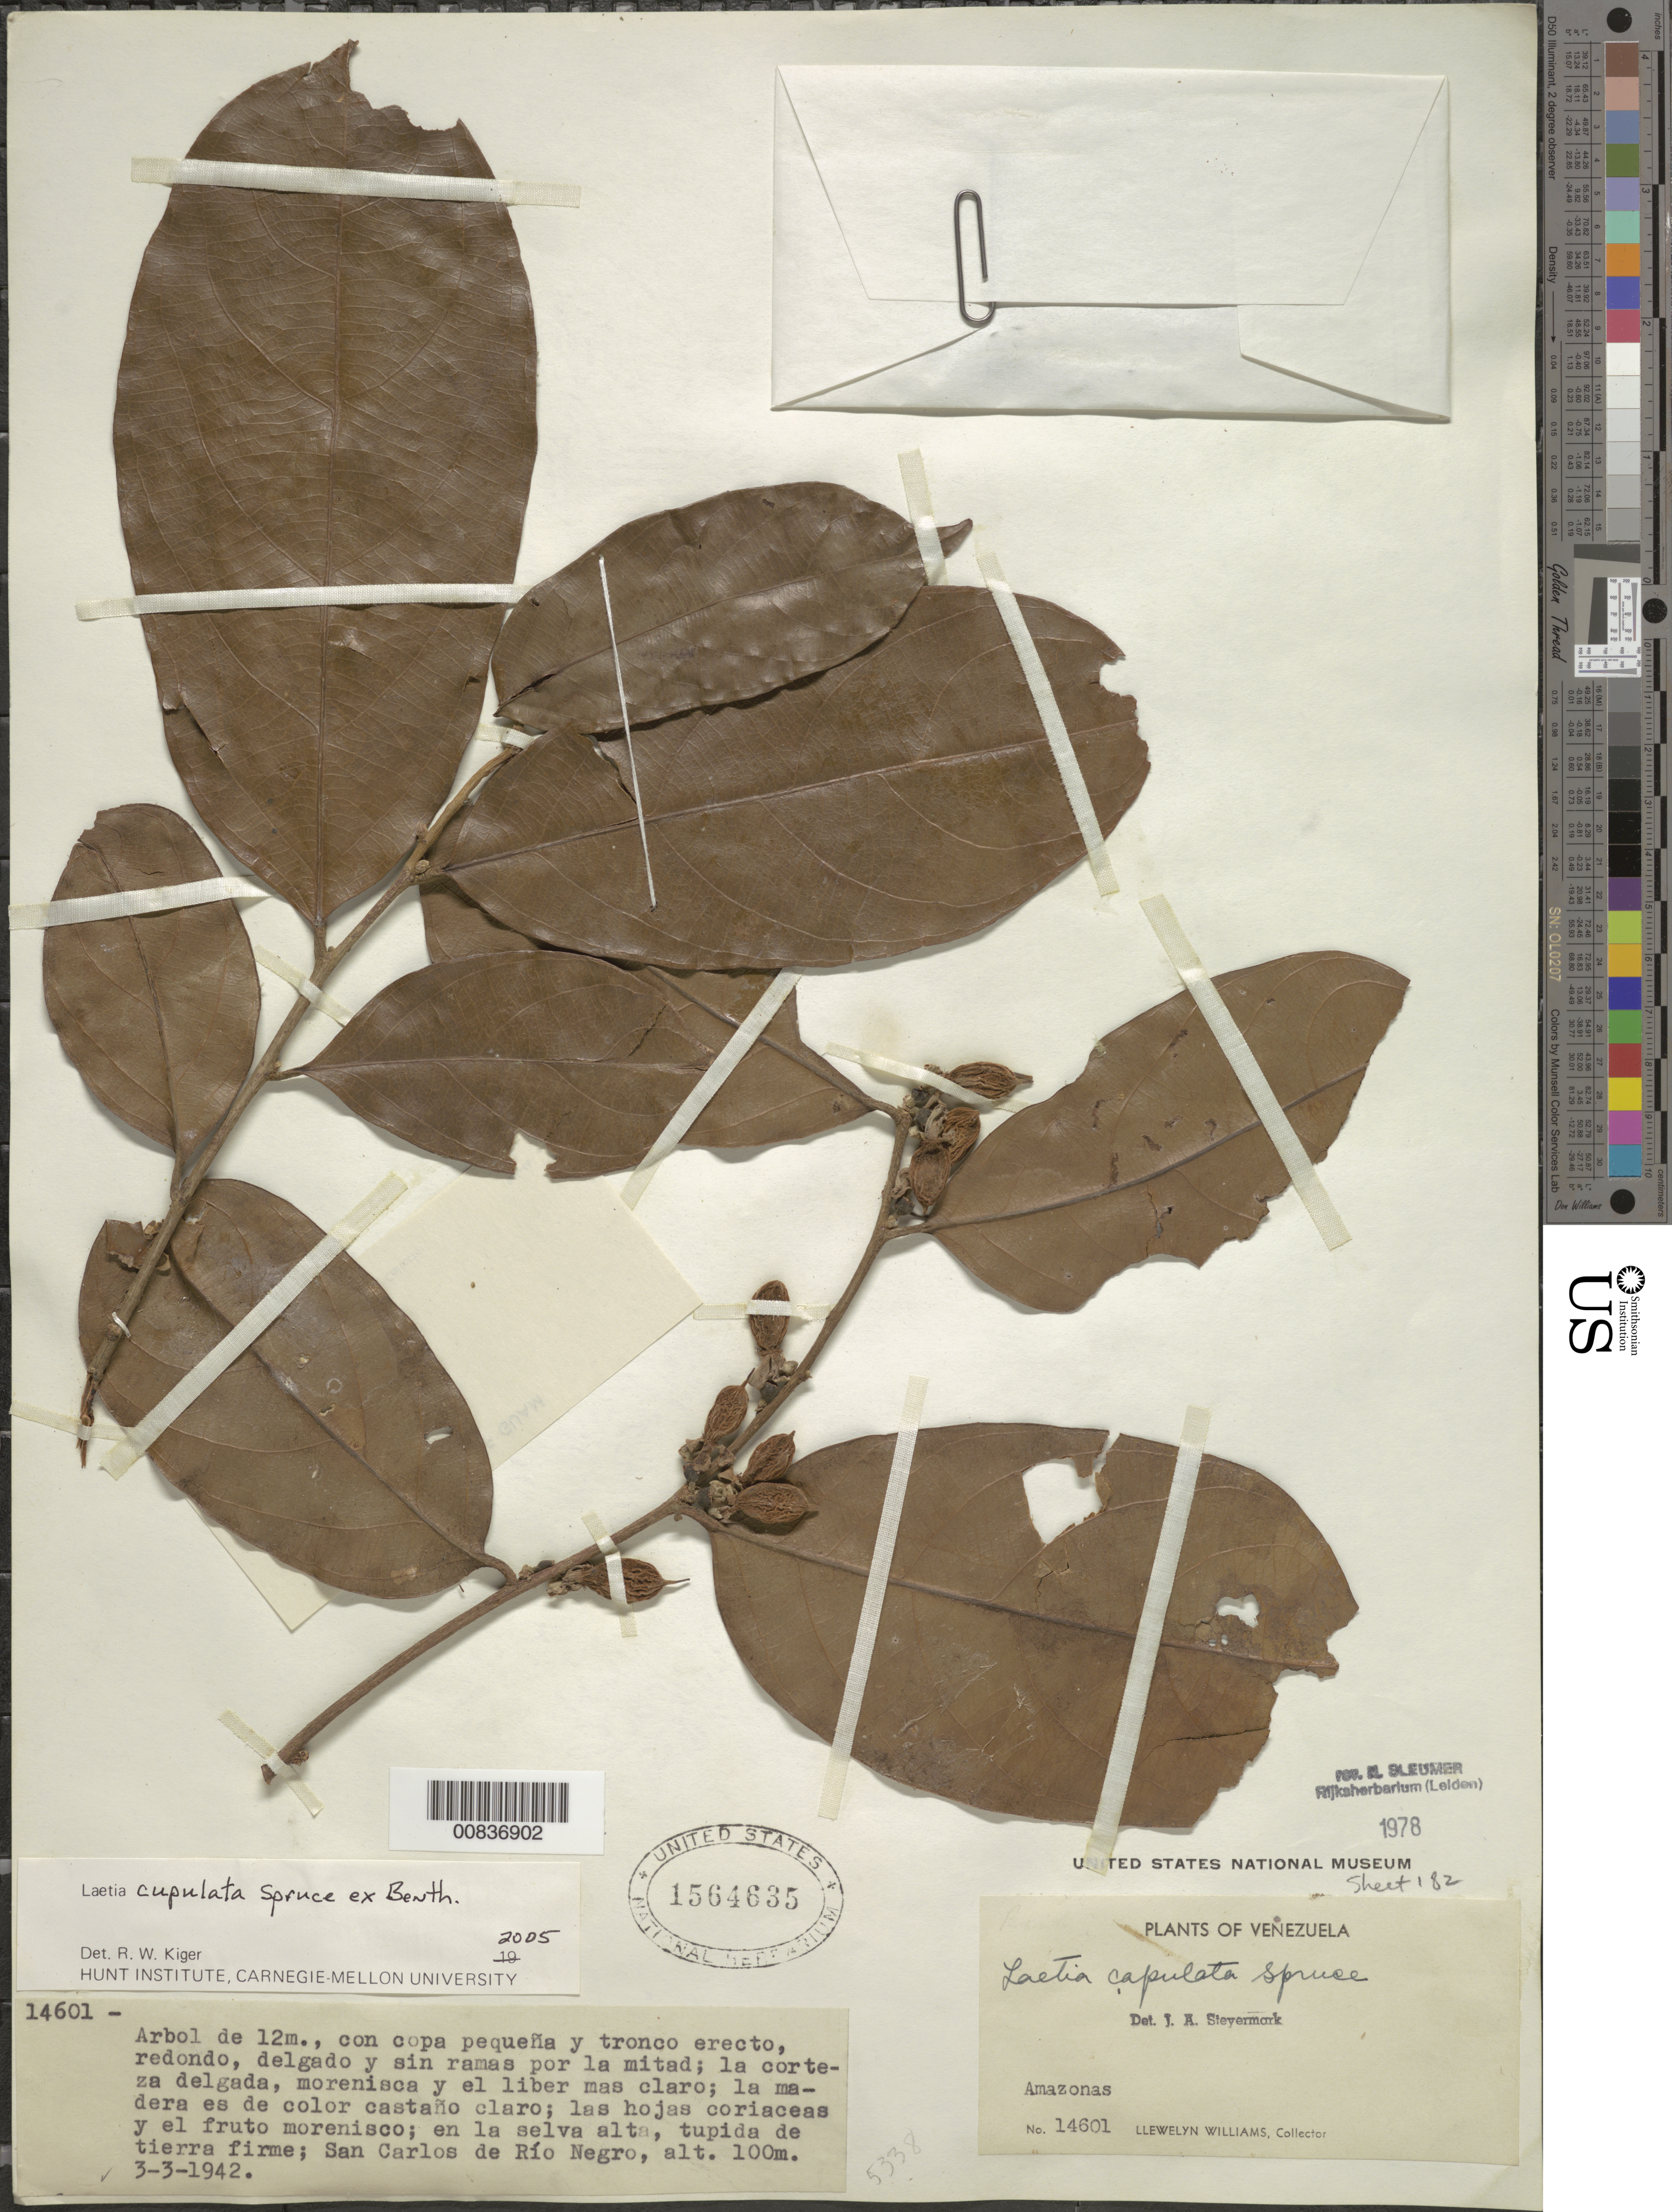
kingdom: Plantae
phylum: Tracheophyta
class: Magnoliopsida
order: Malpighiales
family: Salicaceae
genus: Irenodendron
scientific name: Irenodendron cupulatum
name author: (Spruce ex Benth.) M.H. Alford & Dement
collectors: Ll. Williams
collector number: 14601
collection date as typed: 3-Mar-42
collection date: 1942-03-03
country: Venezuela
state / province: Amazonas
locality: San Carlos de Río Negro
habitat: Selva alta, tupida de tierra firme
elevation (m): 100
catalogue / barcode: US 1564635